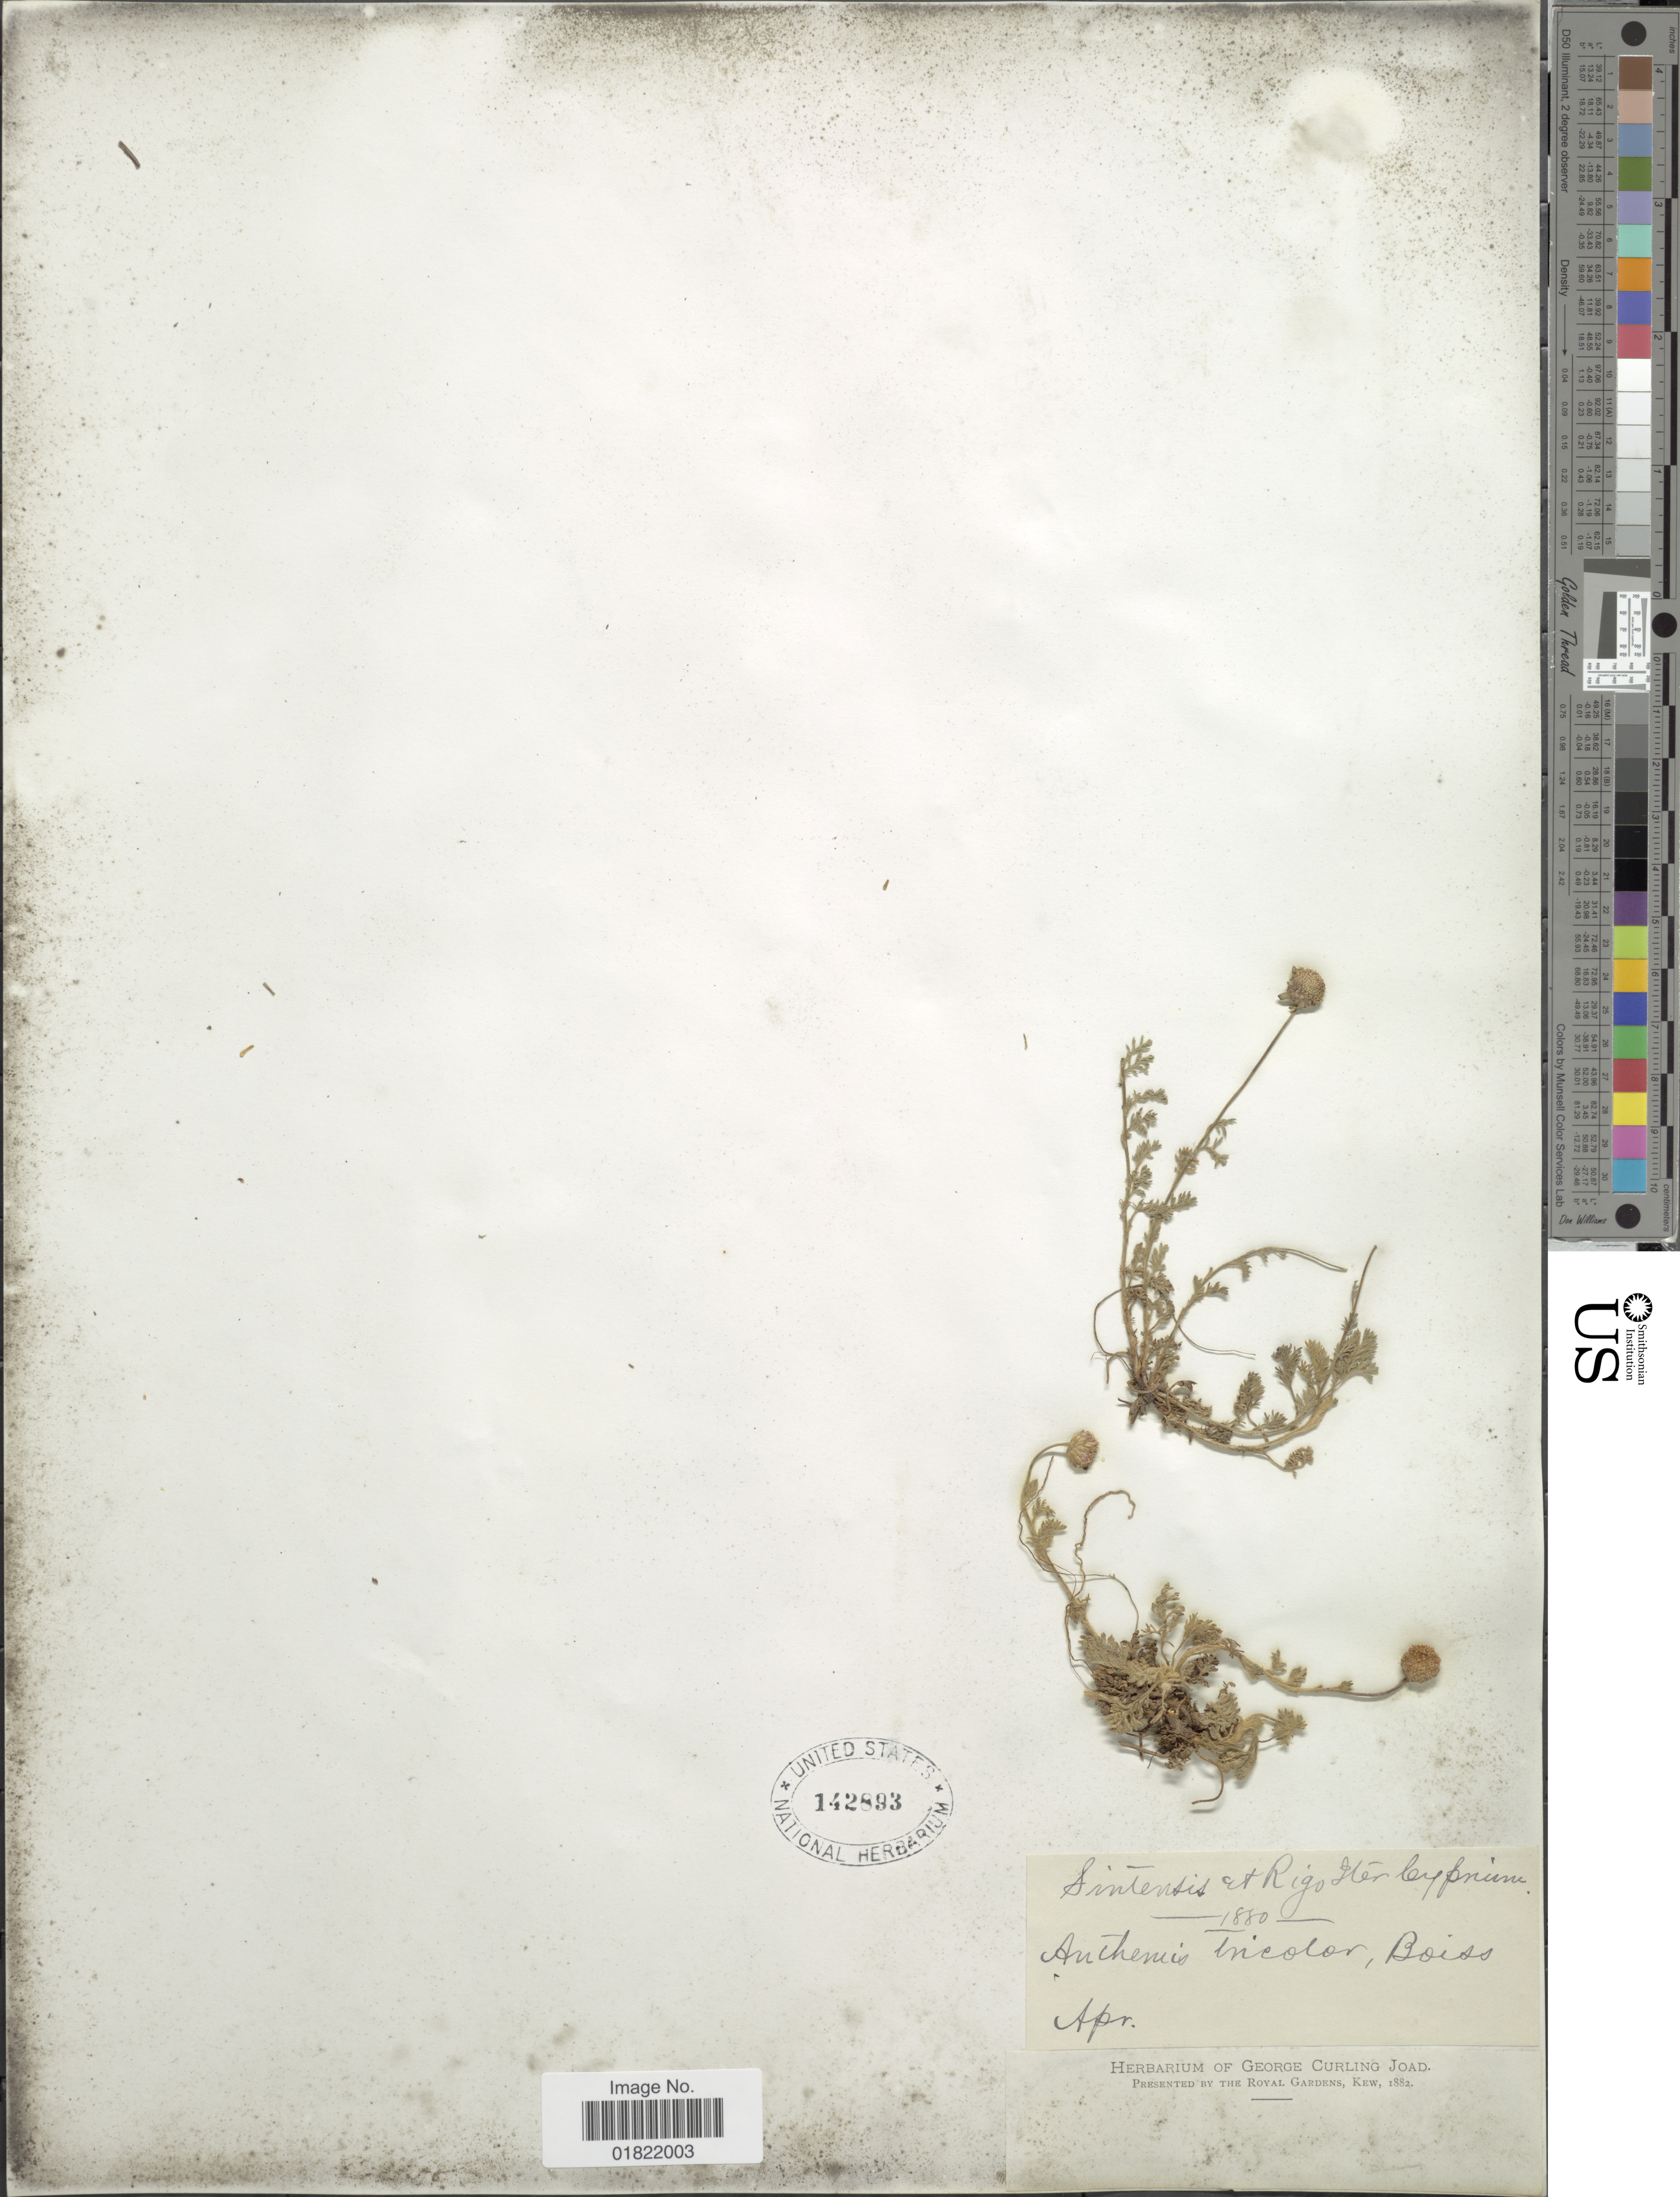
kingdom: Plantae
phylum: Tracheophyta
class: Magnoliopsida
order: Asterales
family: Asteraceae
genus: Anthemis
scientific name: Anthemis tinctoria 'Wargrave'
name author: L.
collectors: -. Sintenis & -- Rigo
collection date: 1880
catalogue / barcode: US 142893